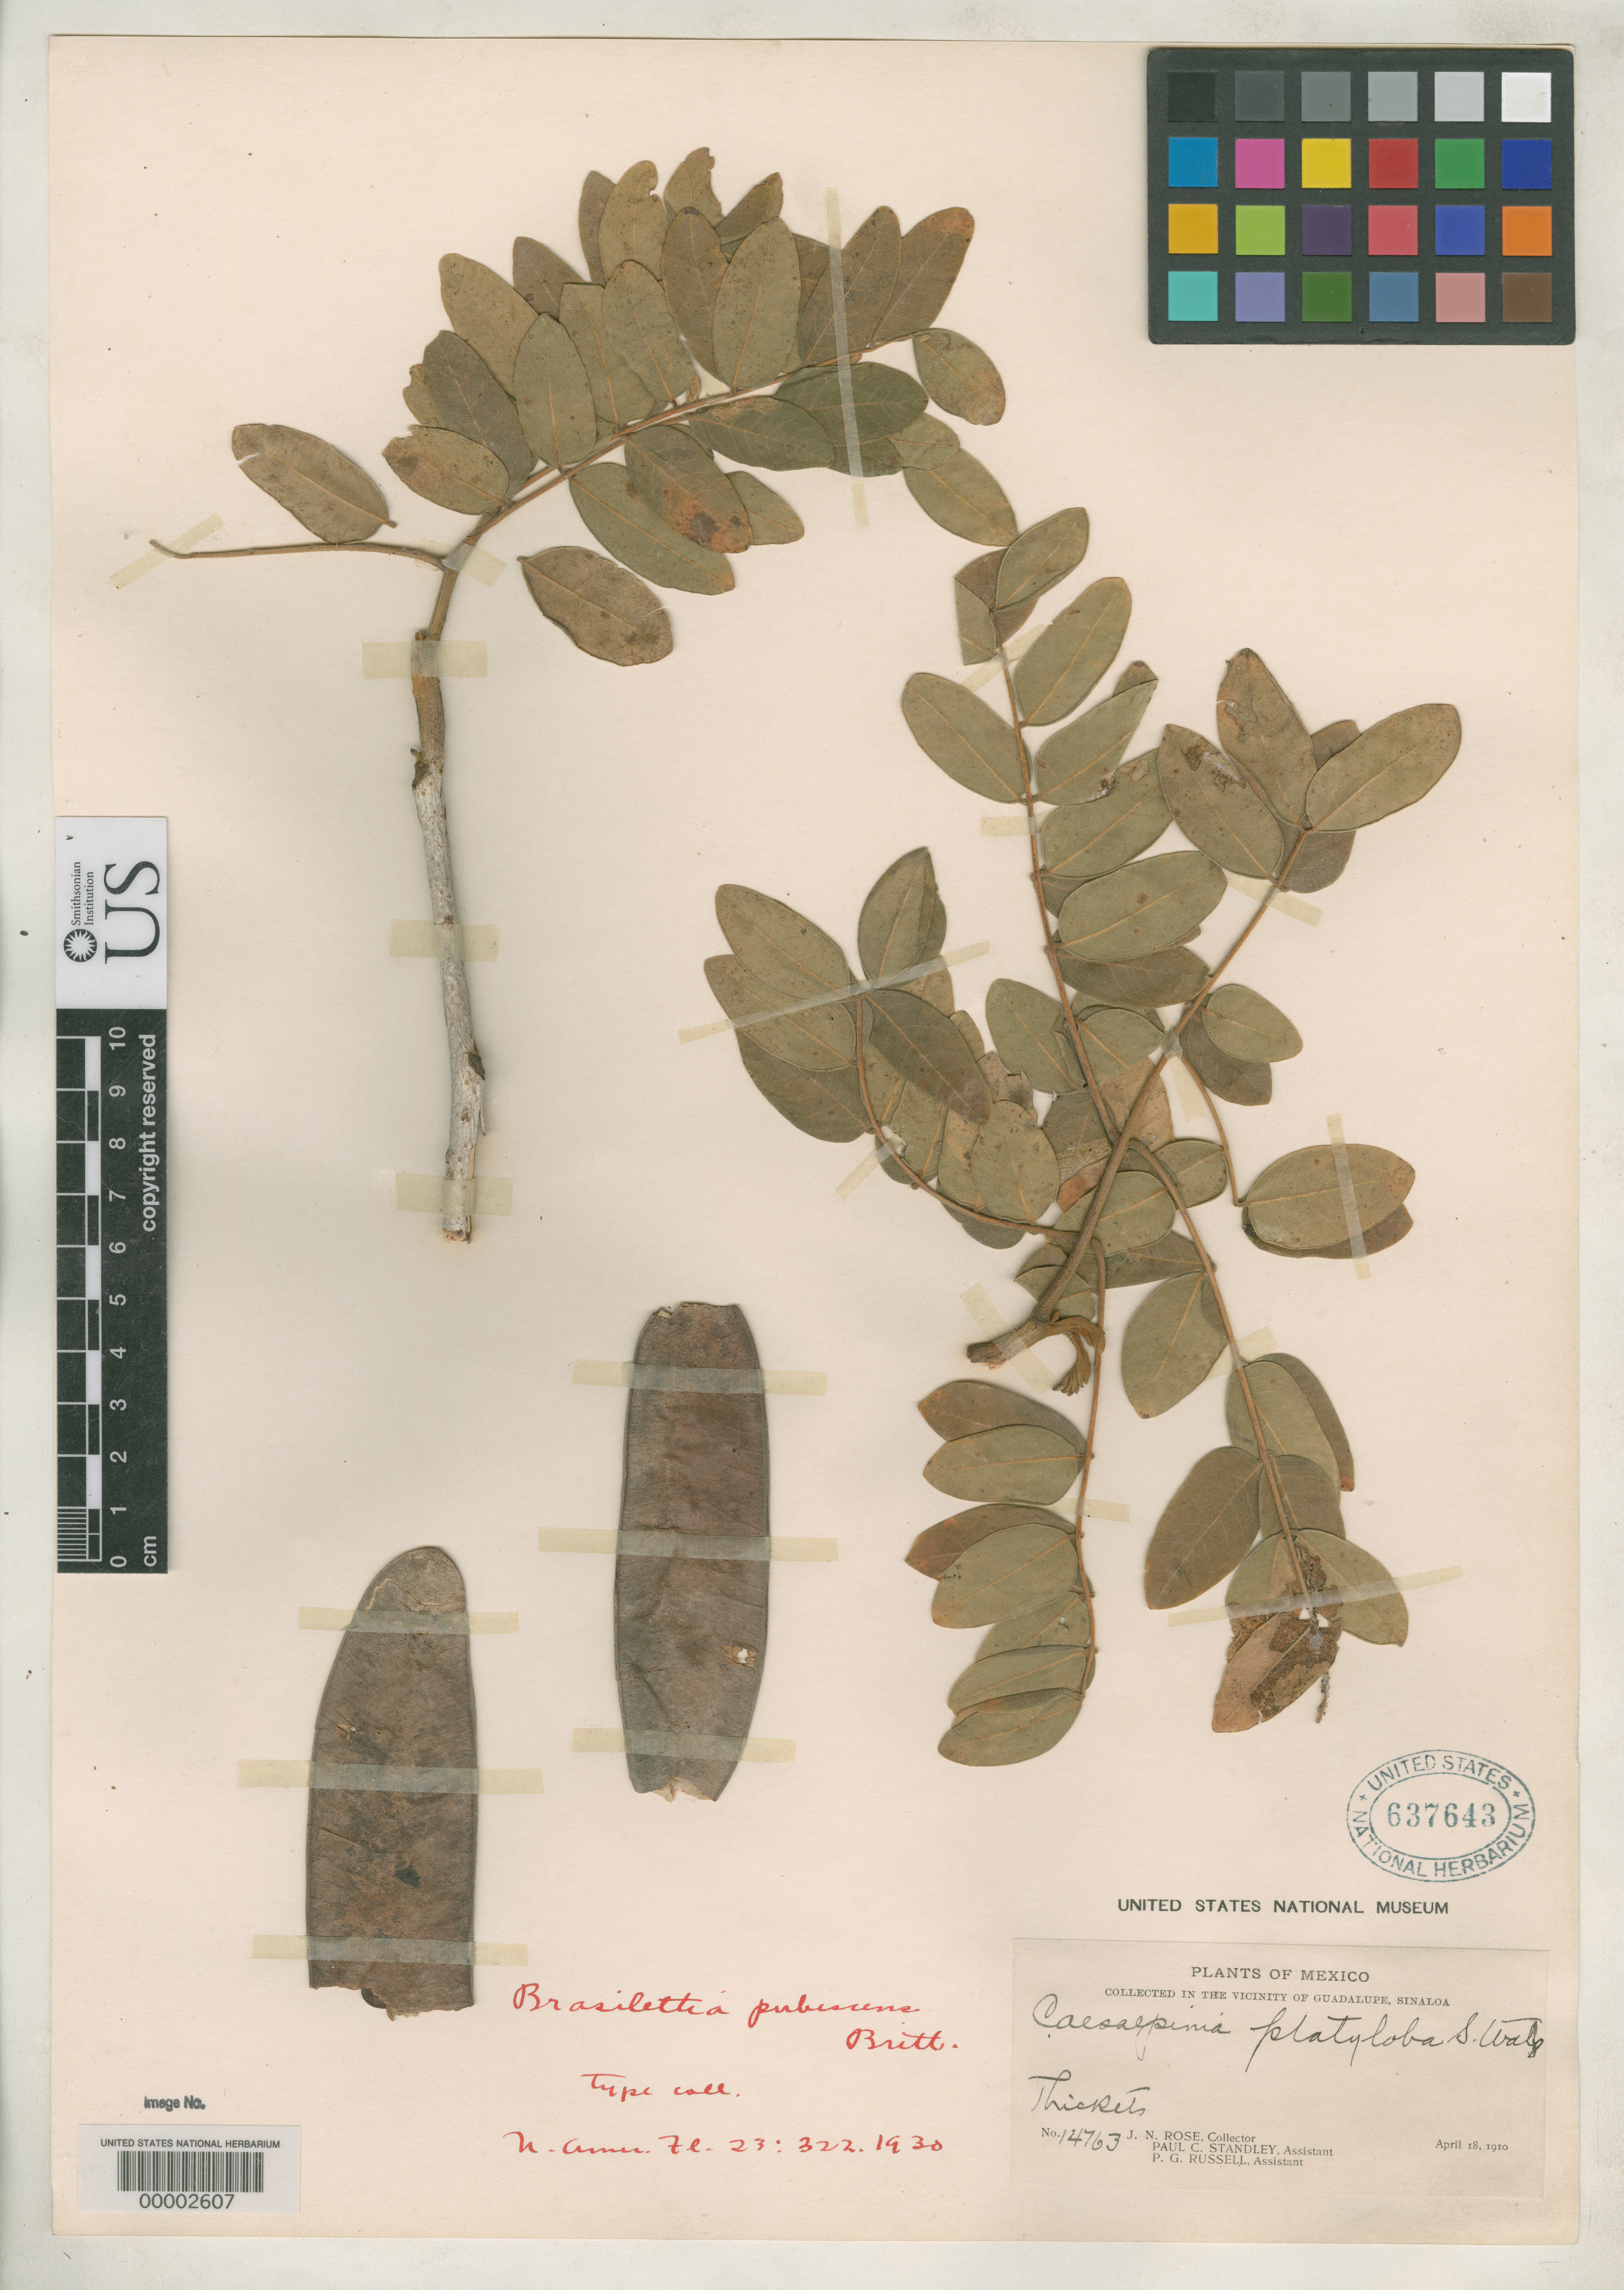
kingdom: Plantae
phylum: Tracheophyta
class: Magnoliopsida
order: Fabales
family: Fabaceae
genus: Brasilettia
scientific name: Brasilettia pubescens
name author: Britton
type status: Isotype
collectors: J. N. Rose, P. C. Standley & P. G. Russell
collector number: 14763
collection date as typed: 18 Apr 1910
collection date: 1910-04-18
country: Mexico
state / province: Sinaloa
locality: Vicinity of Guadalupe.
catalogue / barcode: US 637643